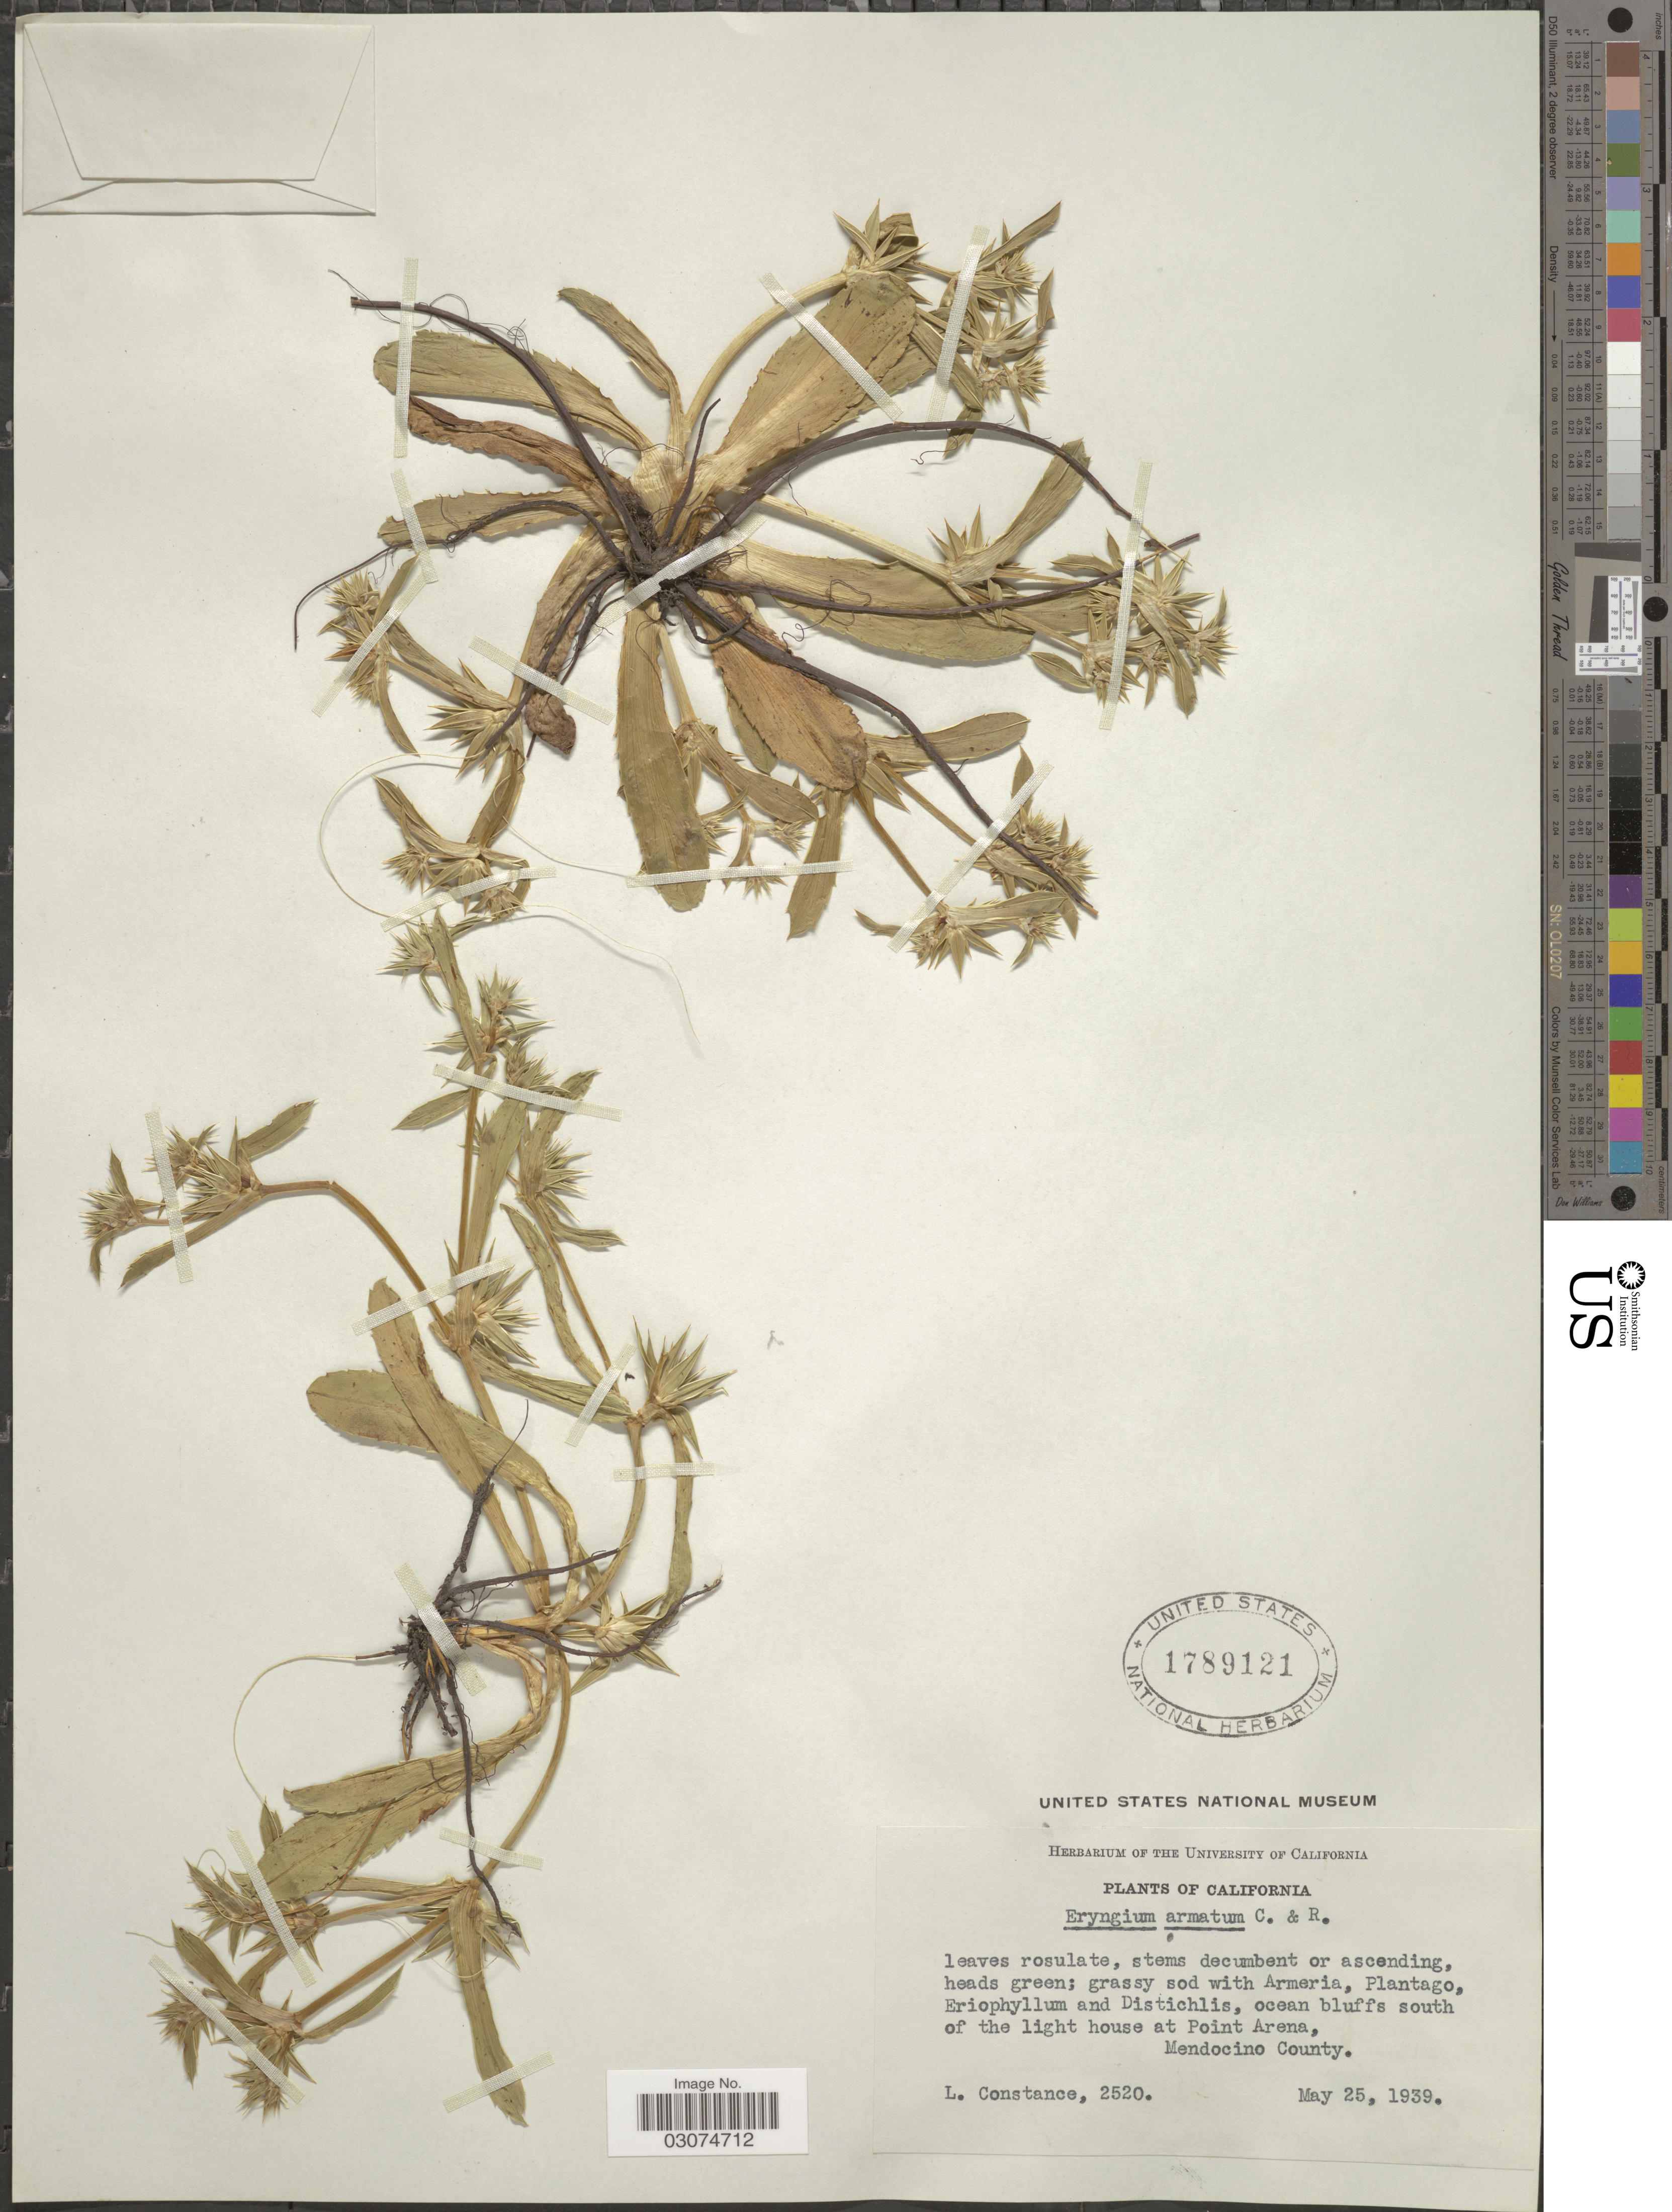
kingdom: Plantae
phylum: Tracheophyta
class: Magnoliopsida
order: Apiales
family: Apiaceae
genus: Eryngium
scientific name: Eryngium armatum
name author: (S. Watson) J.M. Coult. & Rose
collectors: L. Constance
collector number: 2520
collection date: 1939-05-25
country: United States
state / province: California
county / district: Mendocino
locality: Ocean bluffs south of the light house at Point Arena, Mendocino County.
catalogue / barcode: US 1789121